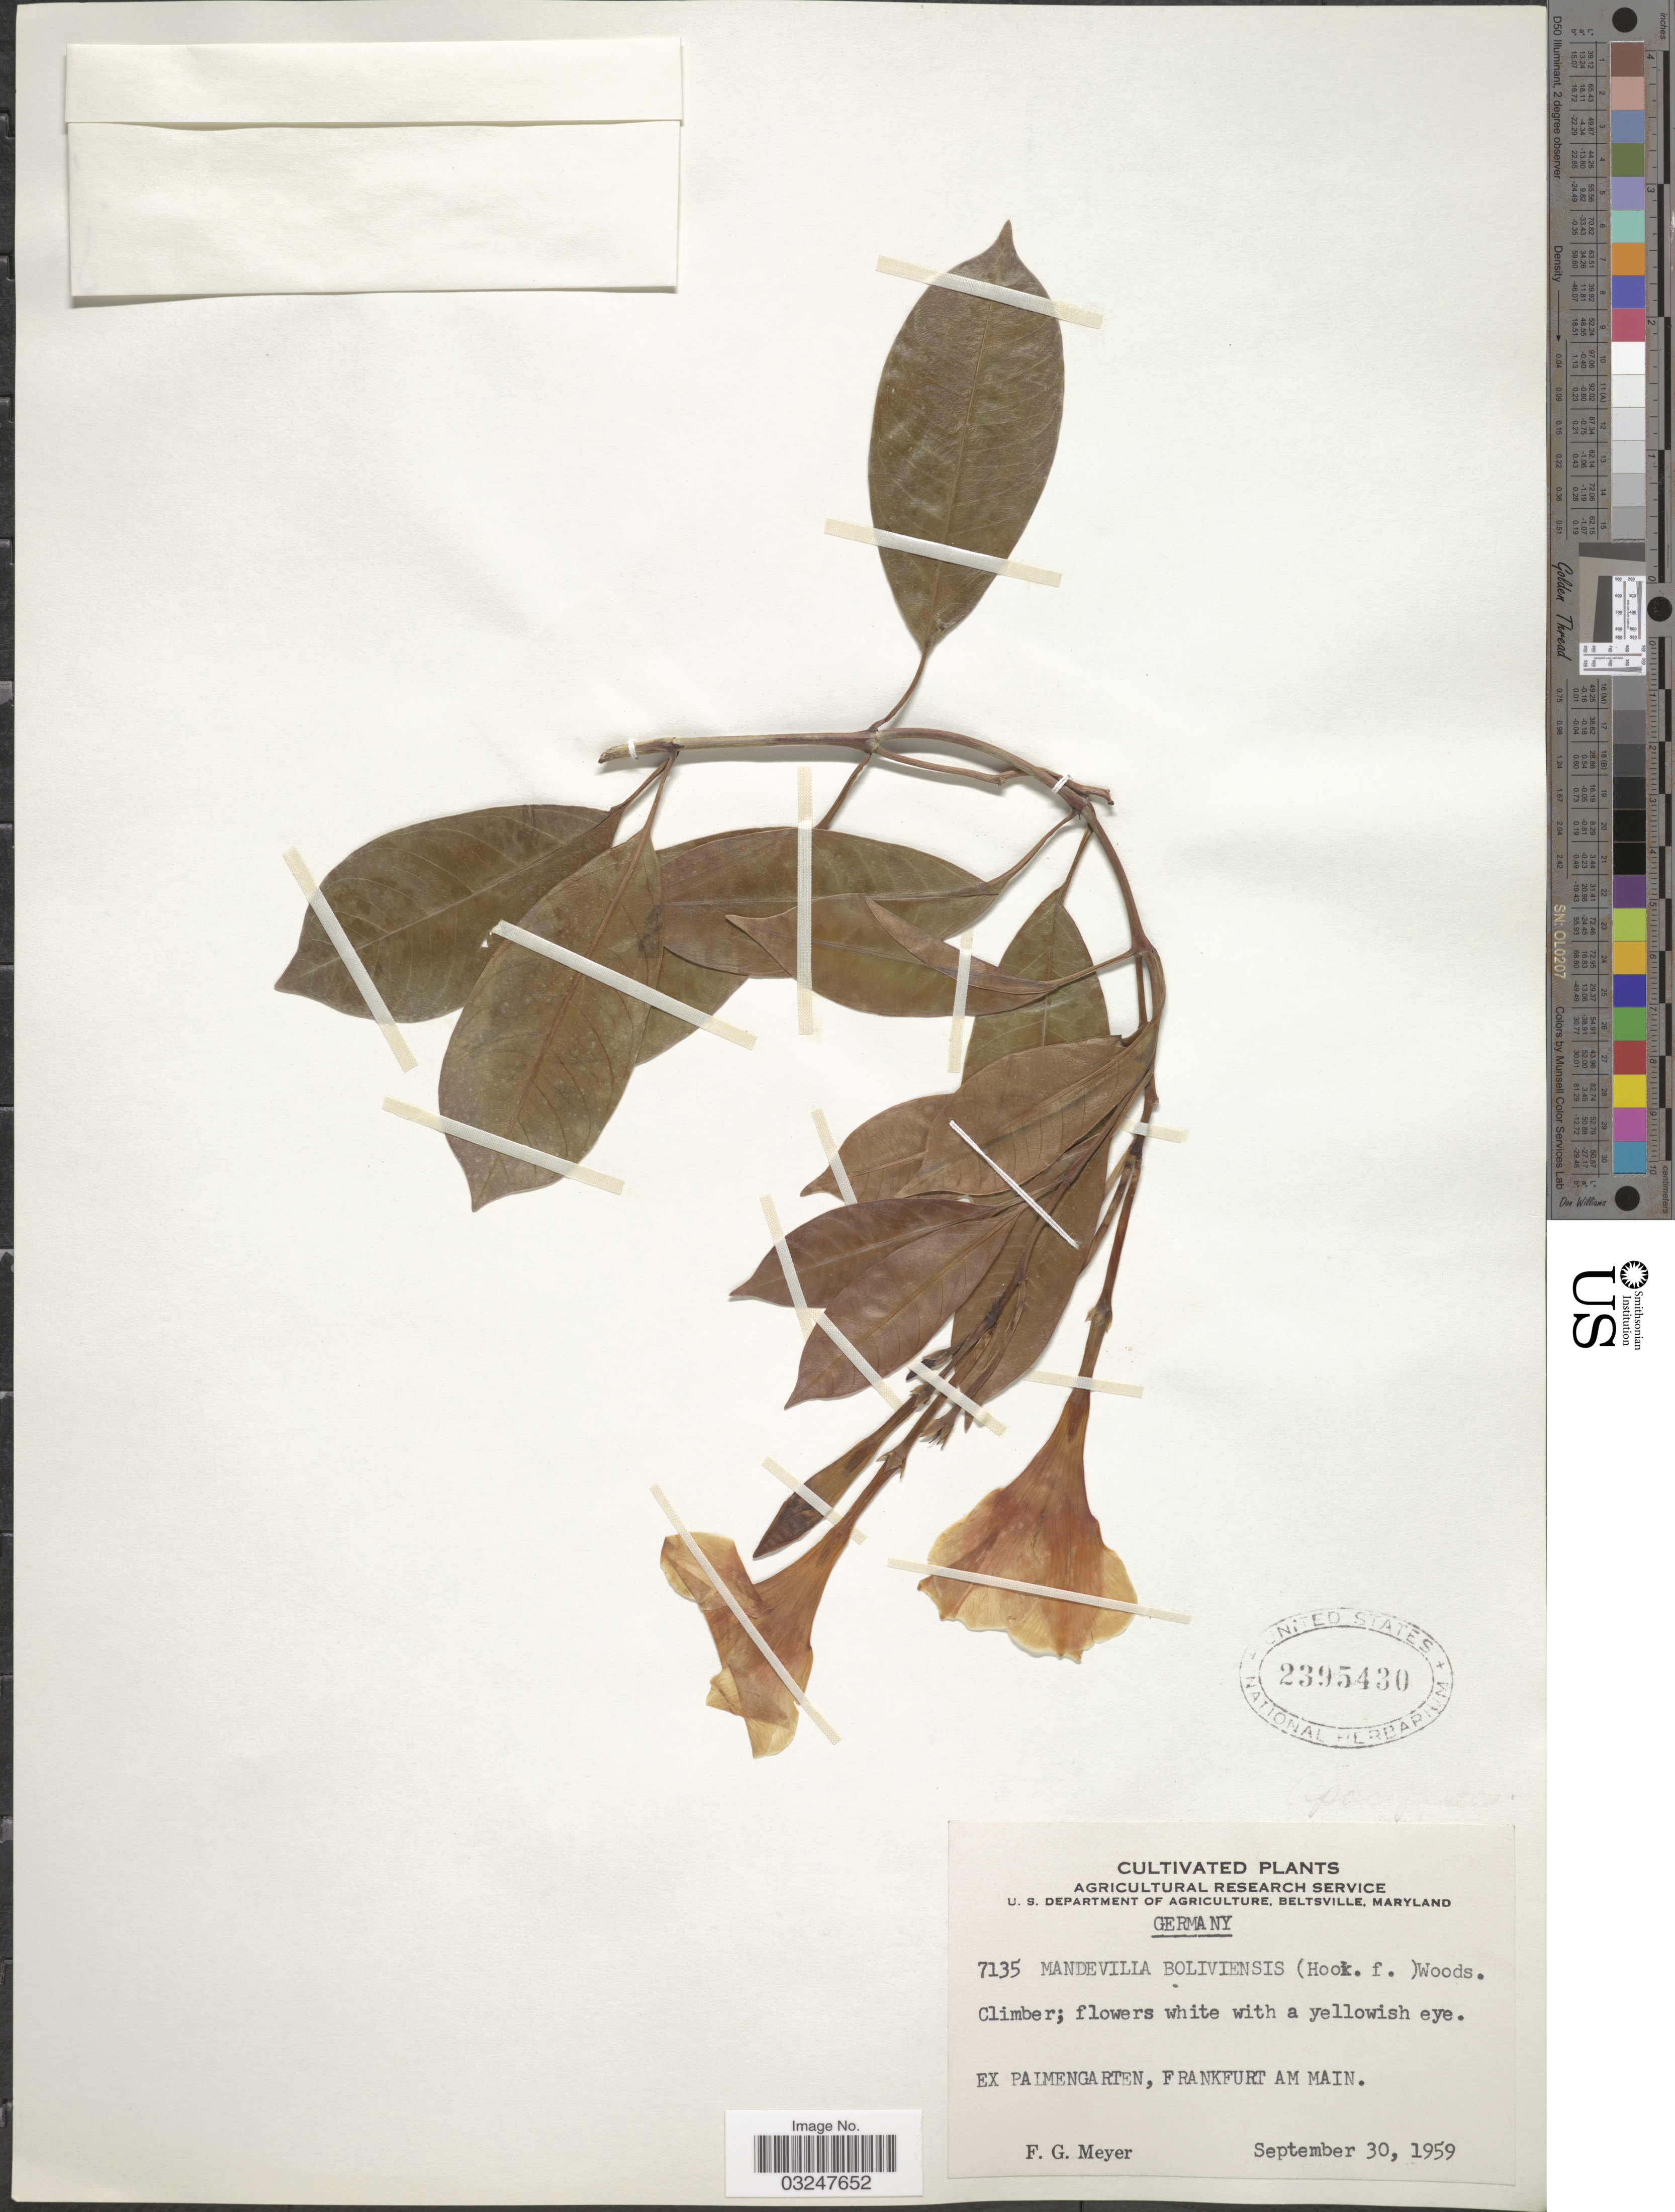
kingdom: Plantae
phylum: Tracheophyta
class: Magnoliopsida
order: Gentianales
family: Apocynaceae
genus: Mandevilla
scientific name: Mandevilla boliviensis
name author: (Hook. f.) Woodson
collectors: F. G. Meyer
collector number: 7135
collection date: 1959-09-30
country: Germany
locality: Ex Palmengarten, Frankfurt Am Main.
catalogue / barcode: US 2395430